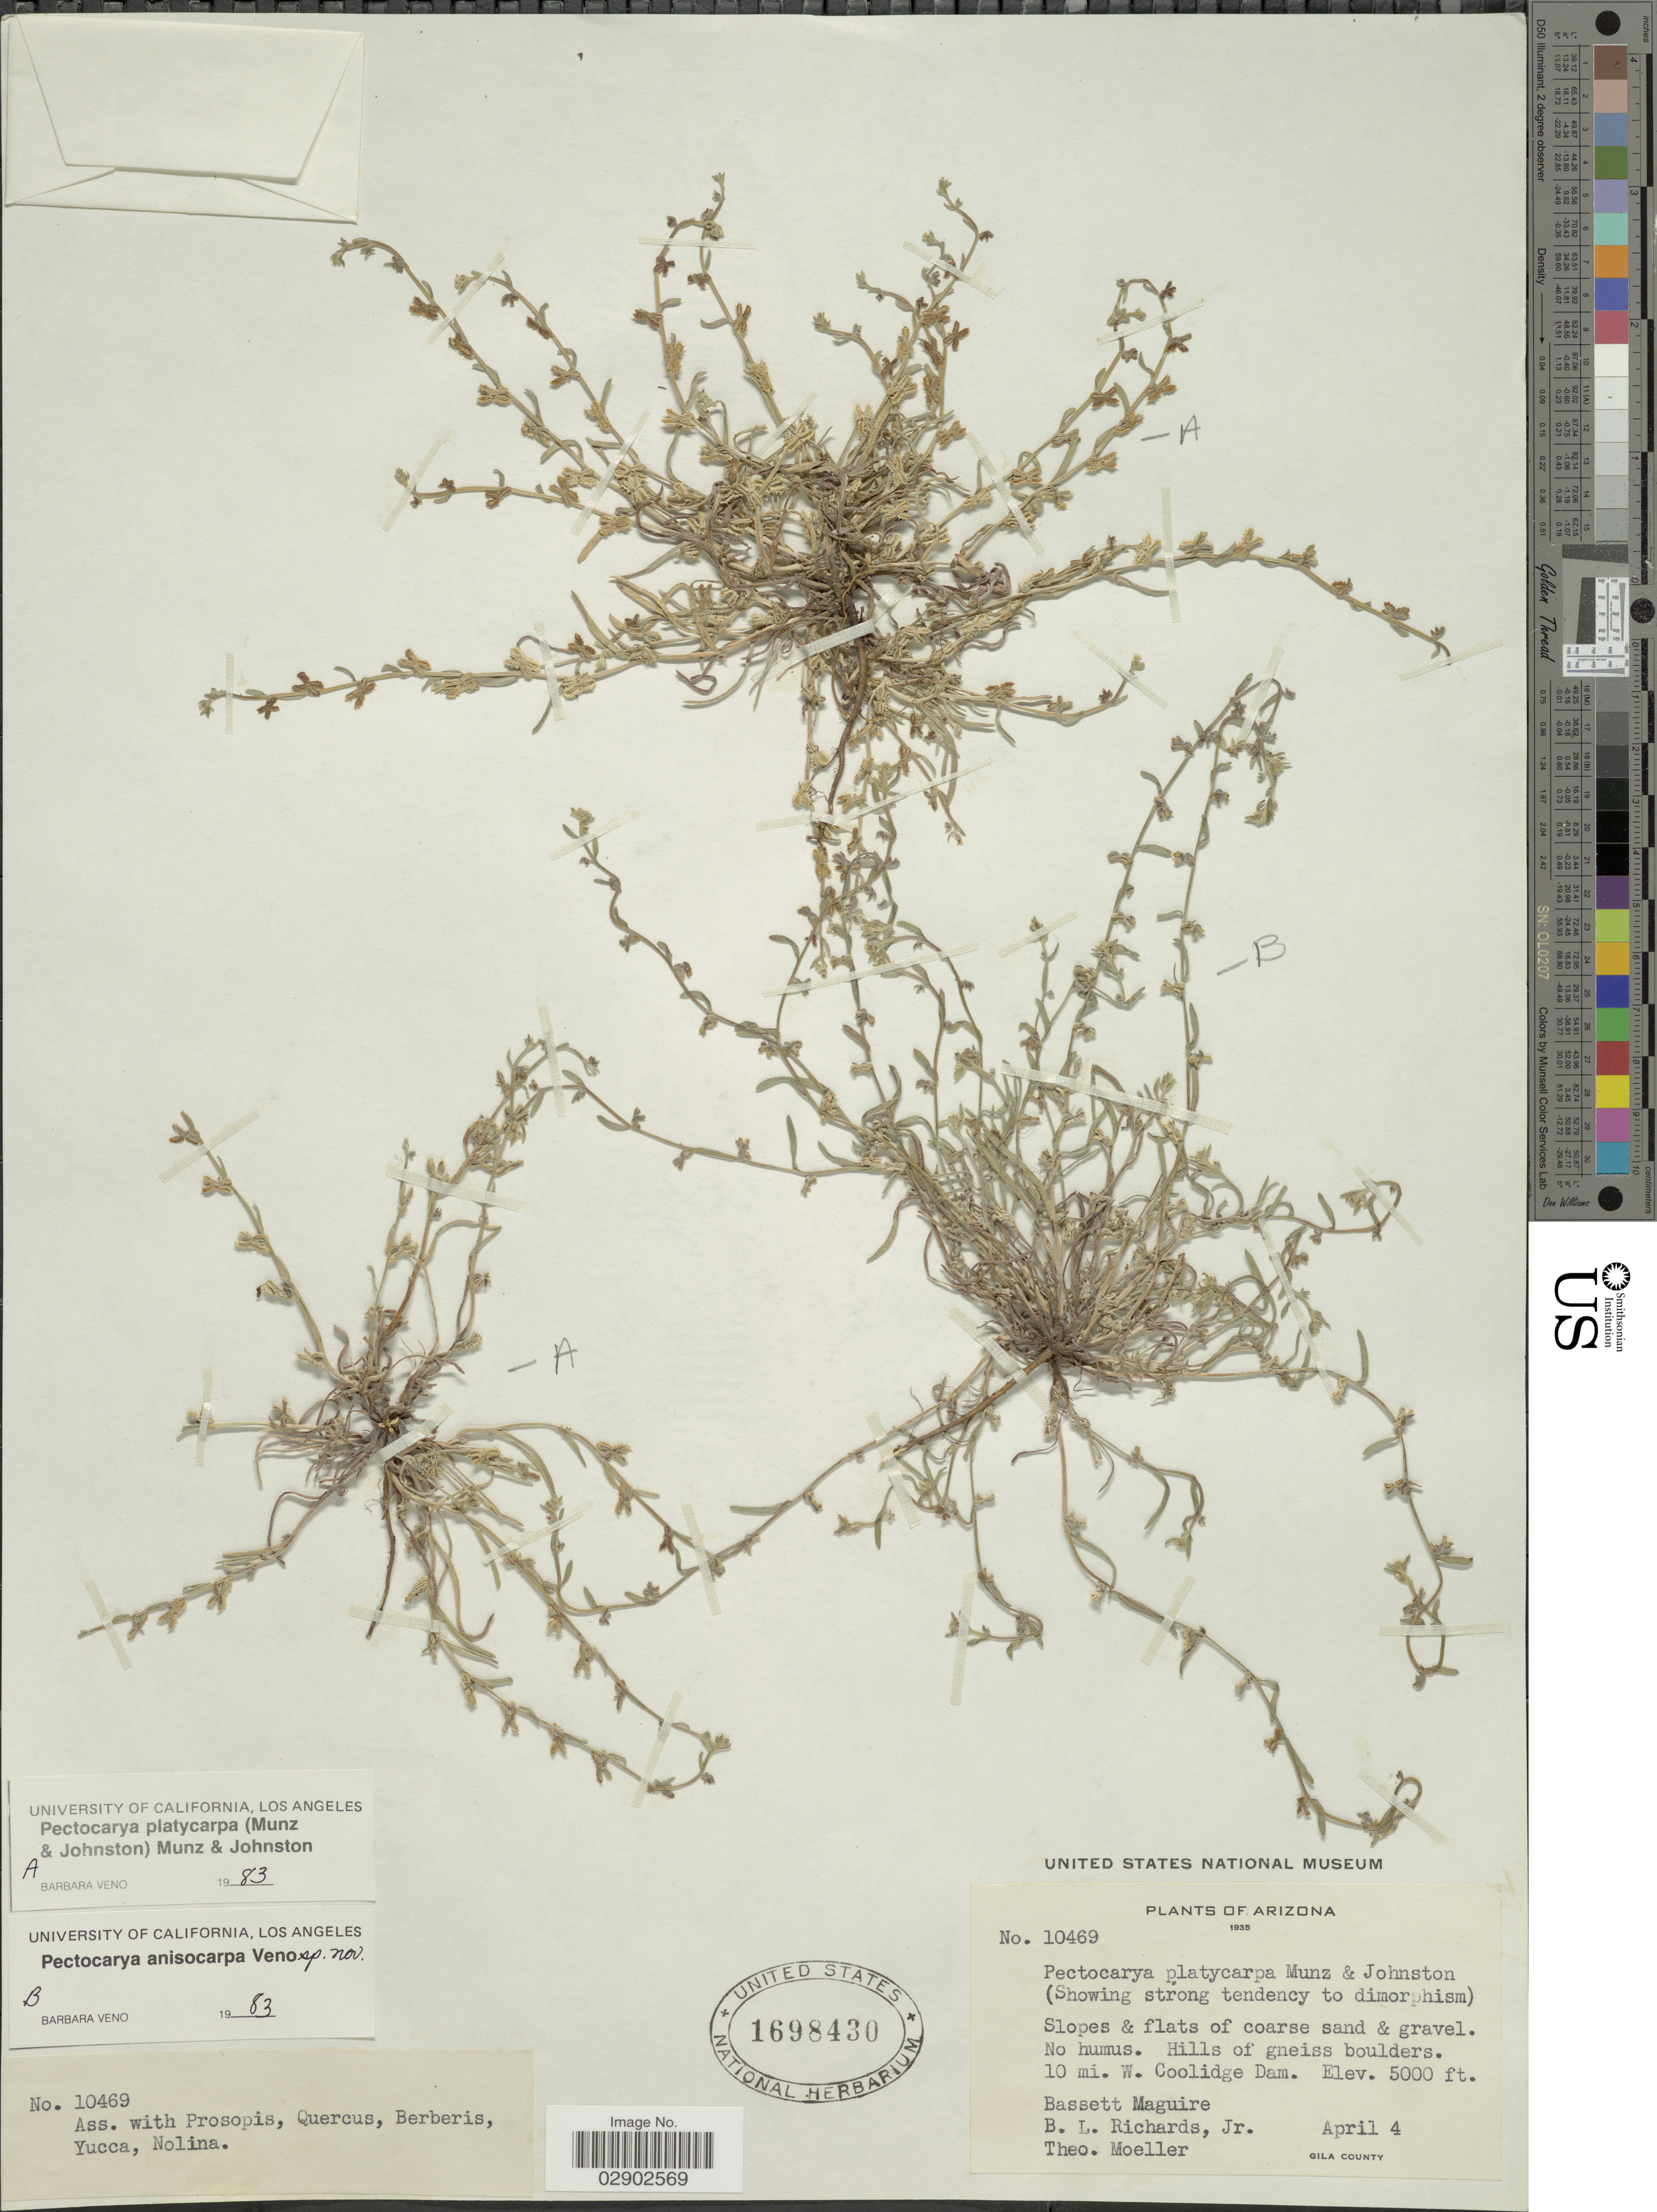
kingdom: Plantae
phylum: Tracheophyta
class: Magnoliopsida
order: Boraginales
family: Boraginaceae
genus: Pectocarya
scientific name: Pectocarya linearis var. platycarpa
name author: (Munz & I.M. Johnst.) Cronq.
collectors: B. Maguire, B. Richards & T. Moeller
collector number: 10469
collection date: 1935-04-04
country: United States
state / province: Arizona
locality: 10 mi. W. Coolidge Dam. Gila County.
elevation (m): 1524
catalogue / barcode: US 1698430